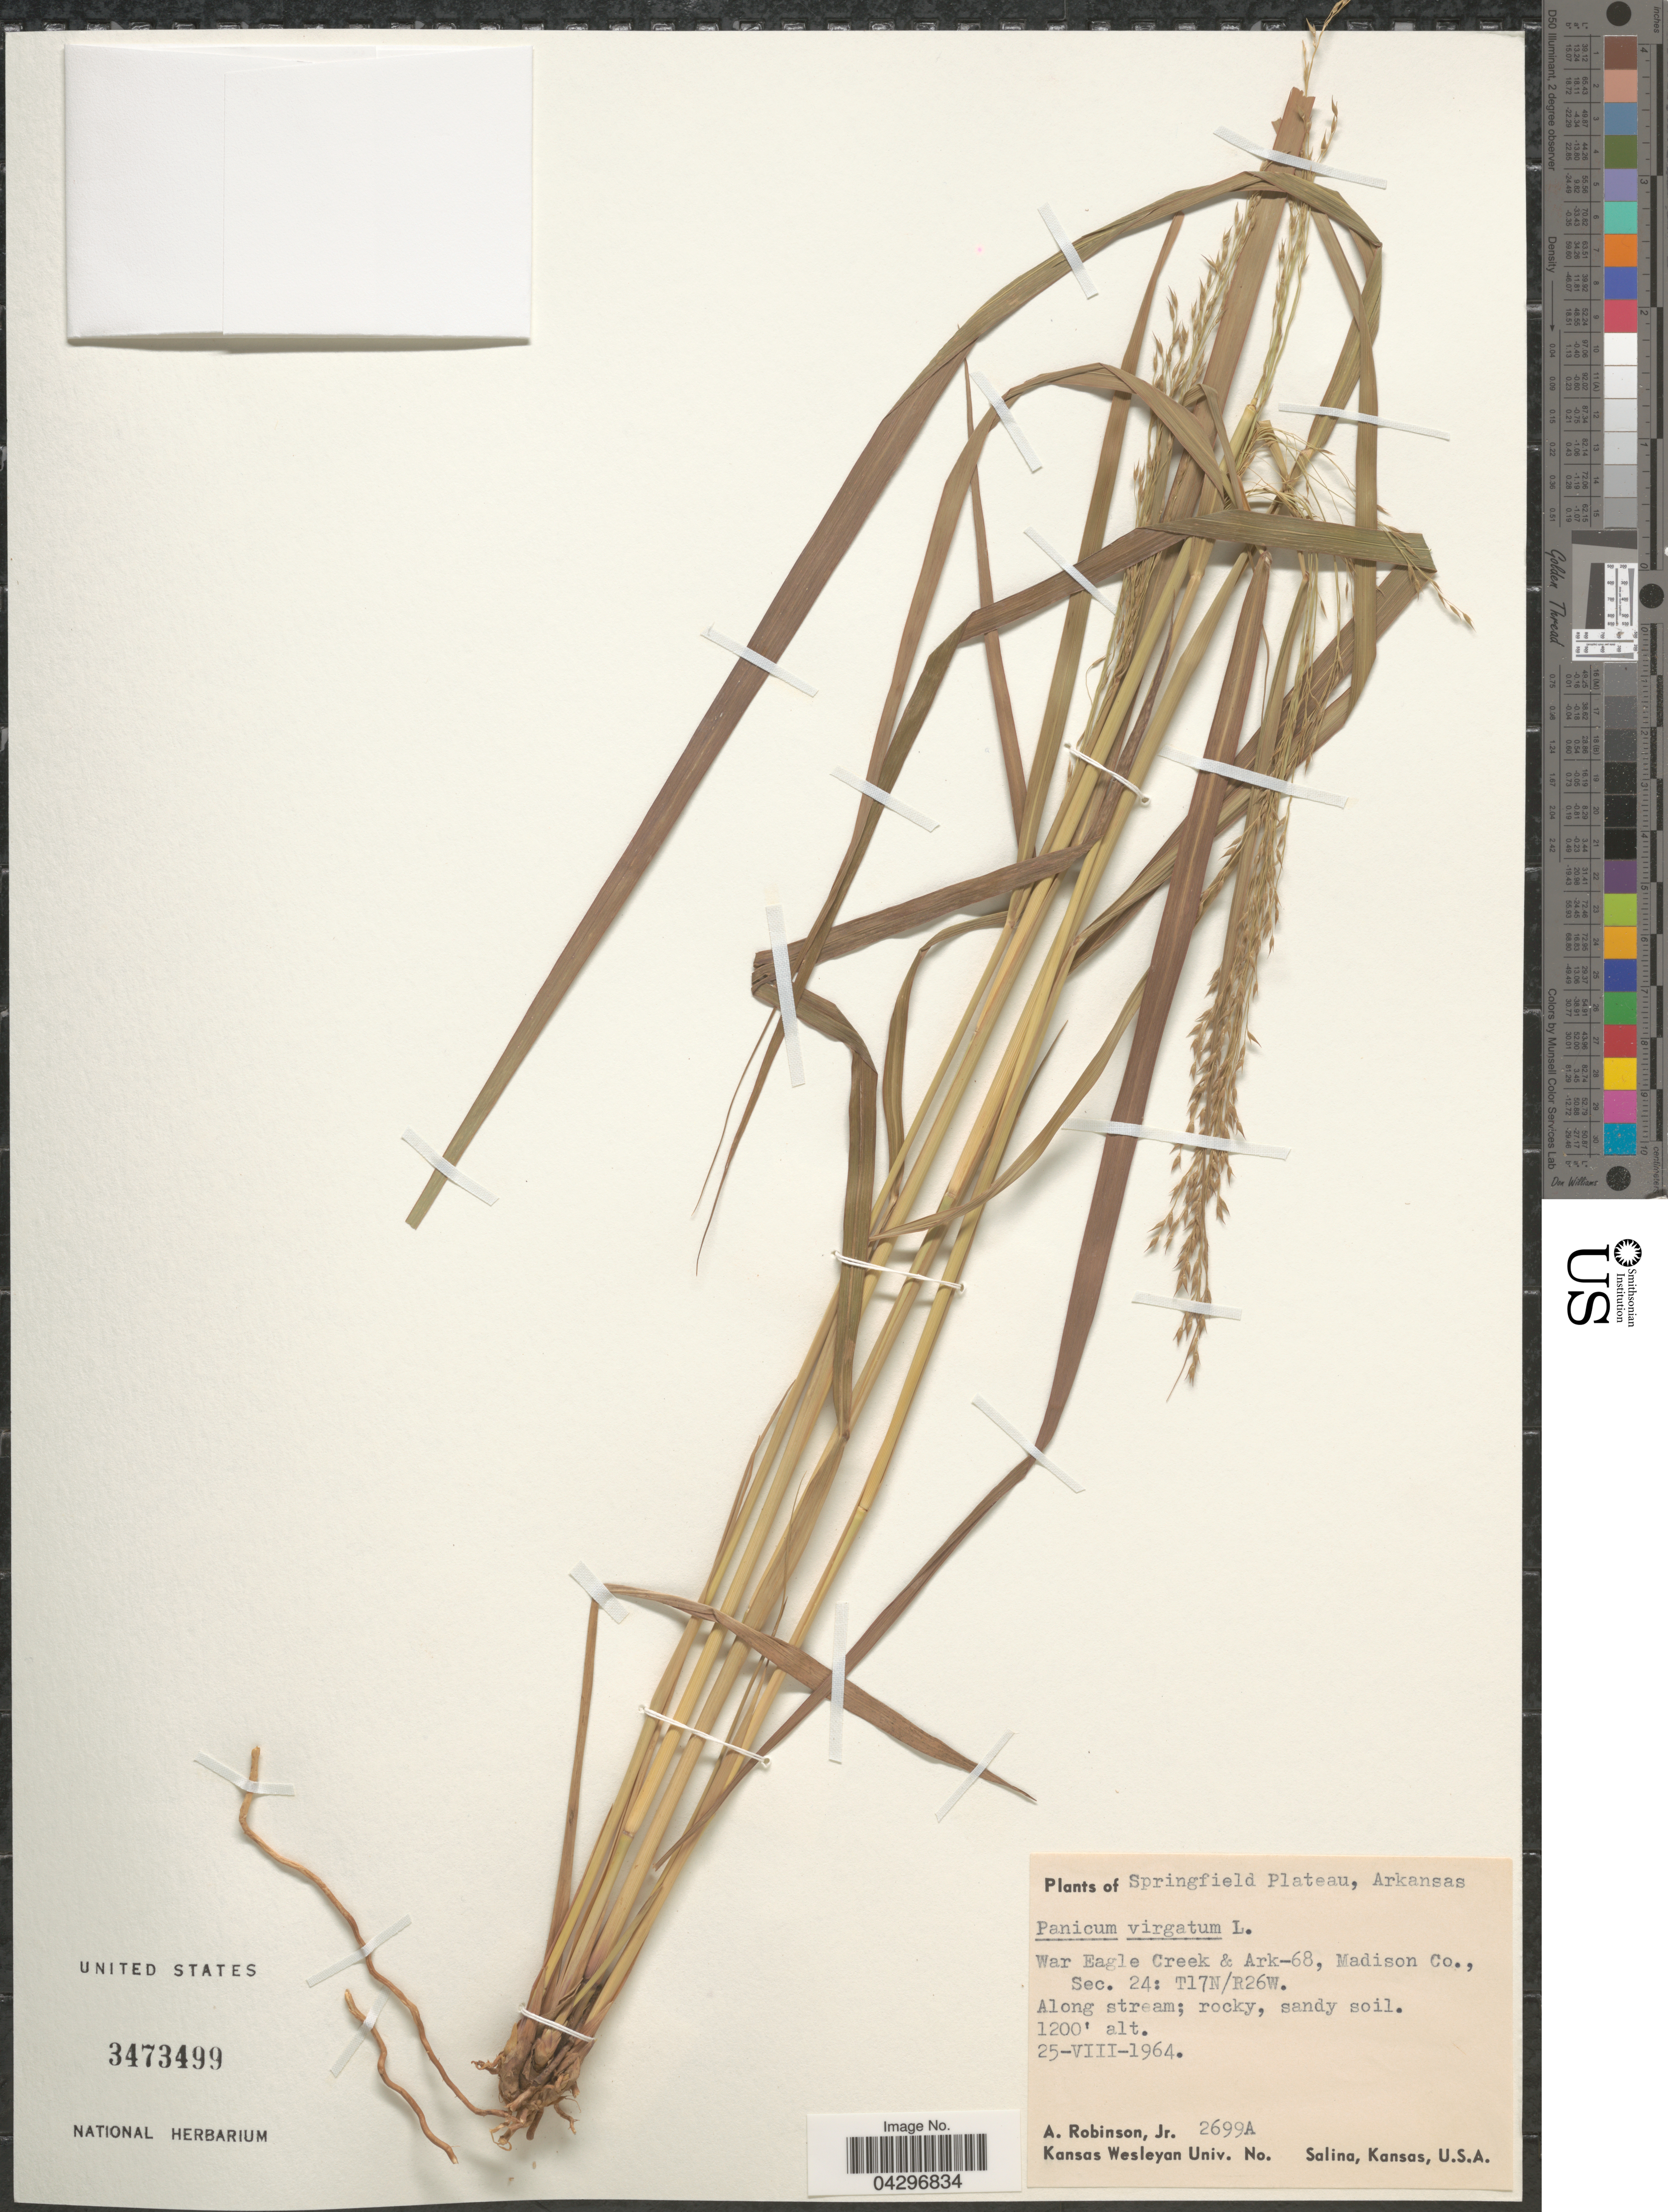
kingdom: Plantae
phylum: Tracheophyta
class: Liliopsida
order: Poales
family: Poaceae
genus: Panicum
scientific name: Panicum virgatum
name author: L.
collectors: A. Robinson Jr.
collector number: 2699A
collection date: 1964-08-25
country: United States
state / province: Arkansas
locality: Springfield Plateau. War Eagle Creek & Ark-68, Madison Co., Sec. 24: T17N/R26W.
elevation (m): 366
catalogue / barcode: US 3473499